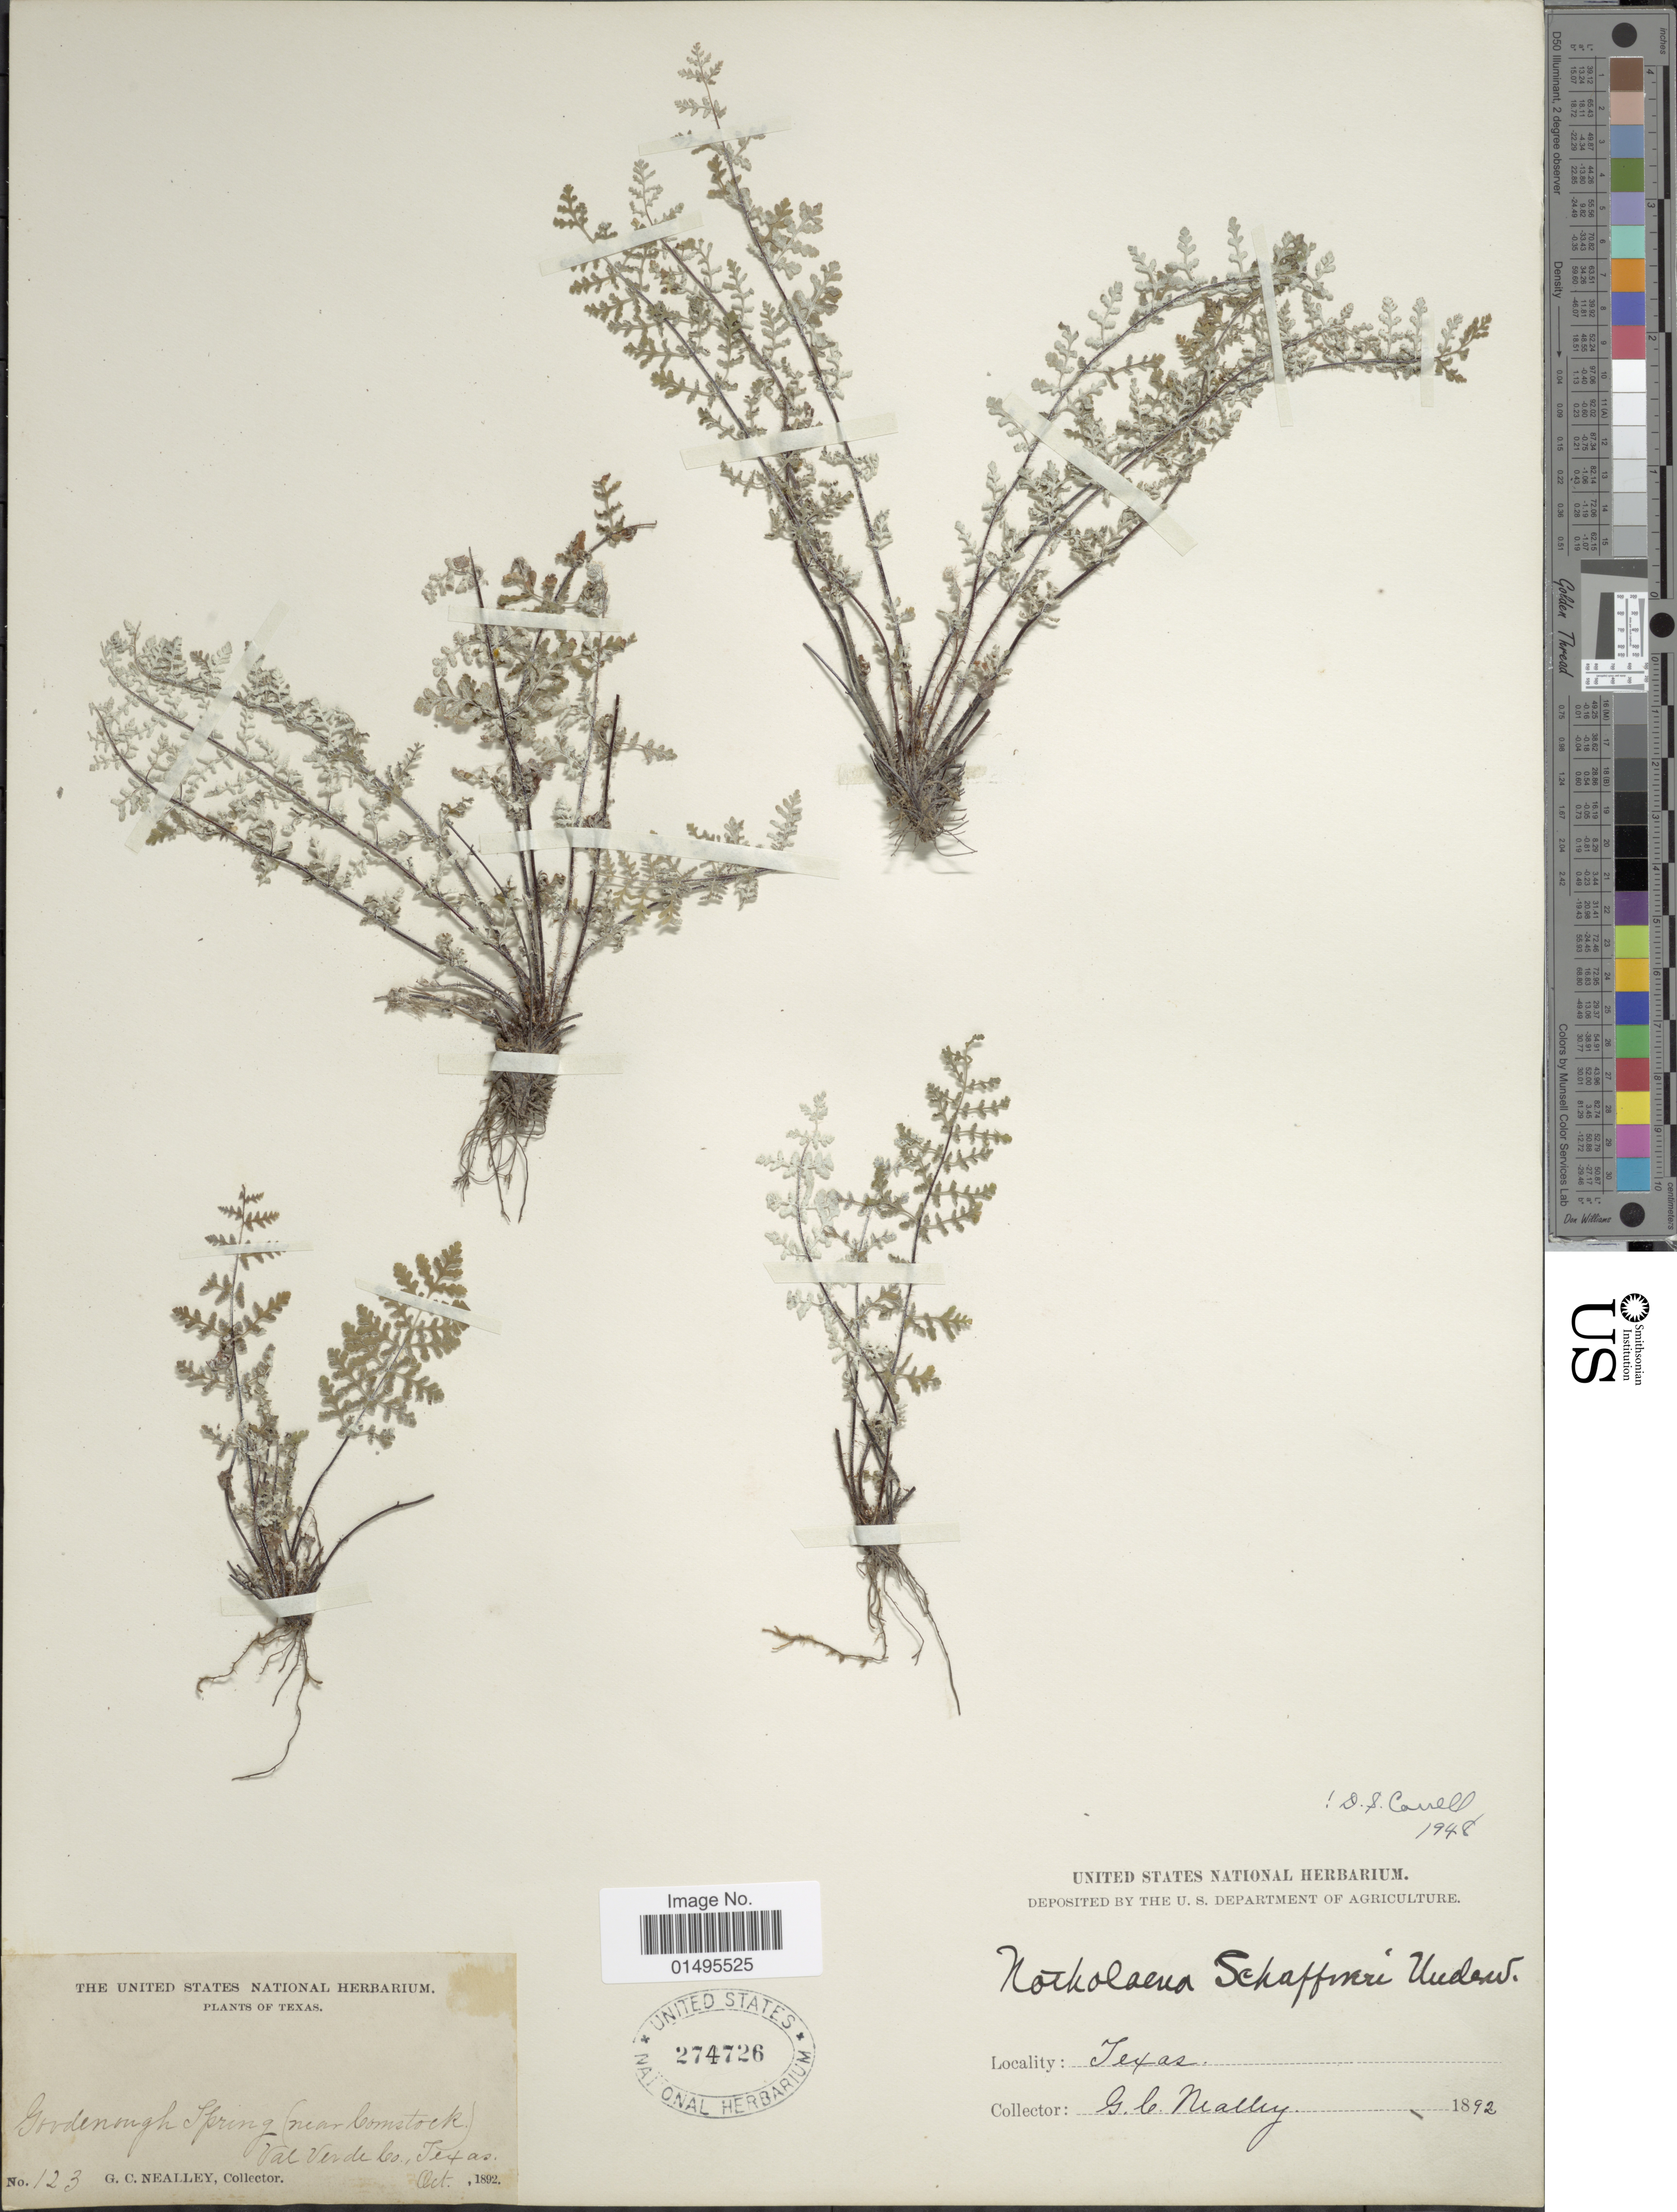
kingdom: Plantae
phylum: Tracheophyta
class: Polypodiopsida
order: Polypodiales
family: Pteridaceae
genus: Notholaena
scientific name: Notholaena schaffneri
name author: (E. Fourn.) Underw.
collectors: G. C. Nealley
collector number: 123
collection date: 1892-10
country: United States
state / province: Texas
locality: Goodenough Spring (near Bomstock), Val Verde Co.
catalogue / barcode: US 274726